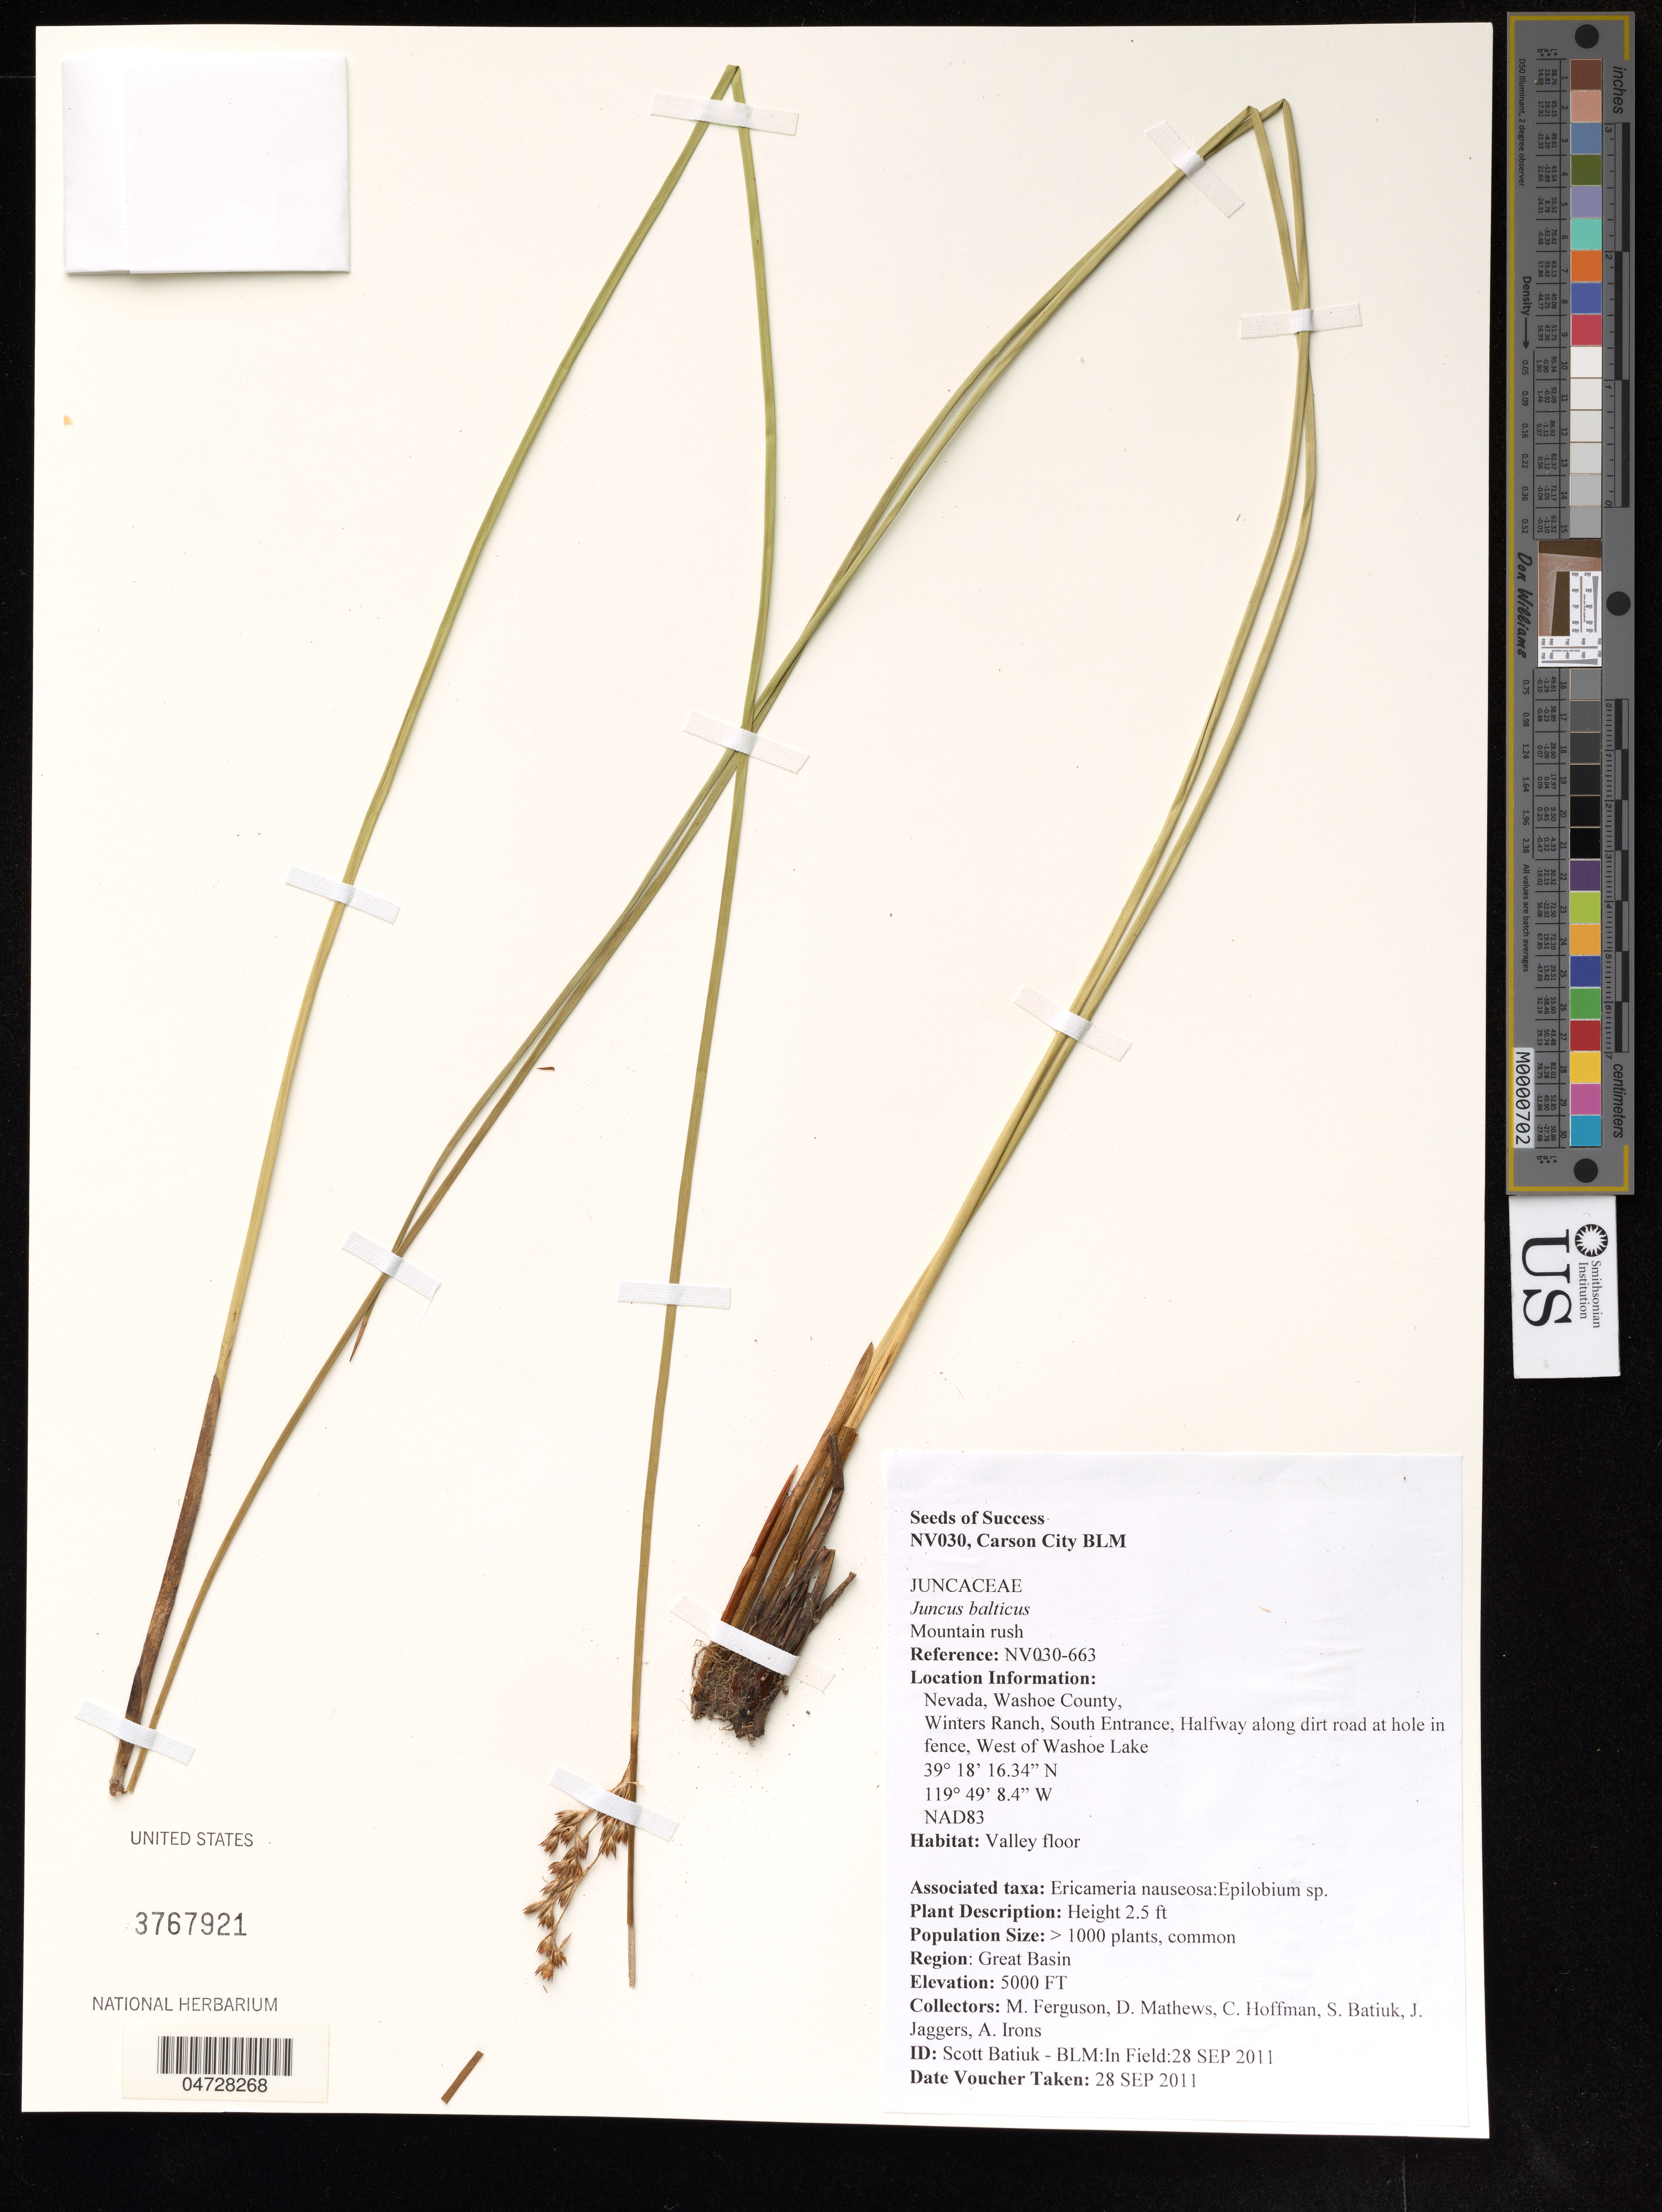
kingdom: Plantae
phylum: Tracheophyta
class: Liliopsida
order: Poales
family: Juncaceae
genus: Juncus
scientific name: Juncus balticus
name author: Willd.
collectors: M. Ferguson, D. Mathews, C. Hoffman & S. Batiuk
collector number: NV030-663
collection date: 2011-09-28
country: United States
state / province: Nevada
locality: Washoe County, Winters Ranch, South Entrance, Halfway along dirt road at hole in fence, west of Washoe Lake.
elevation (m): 1524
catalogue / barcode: US 3767921